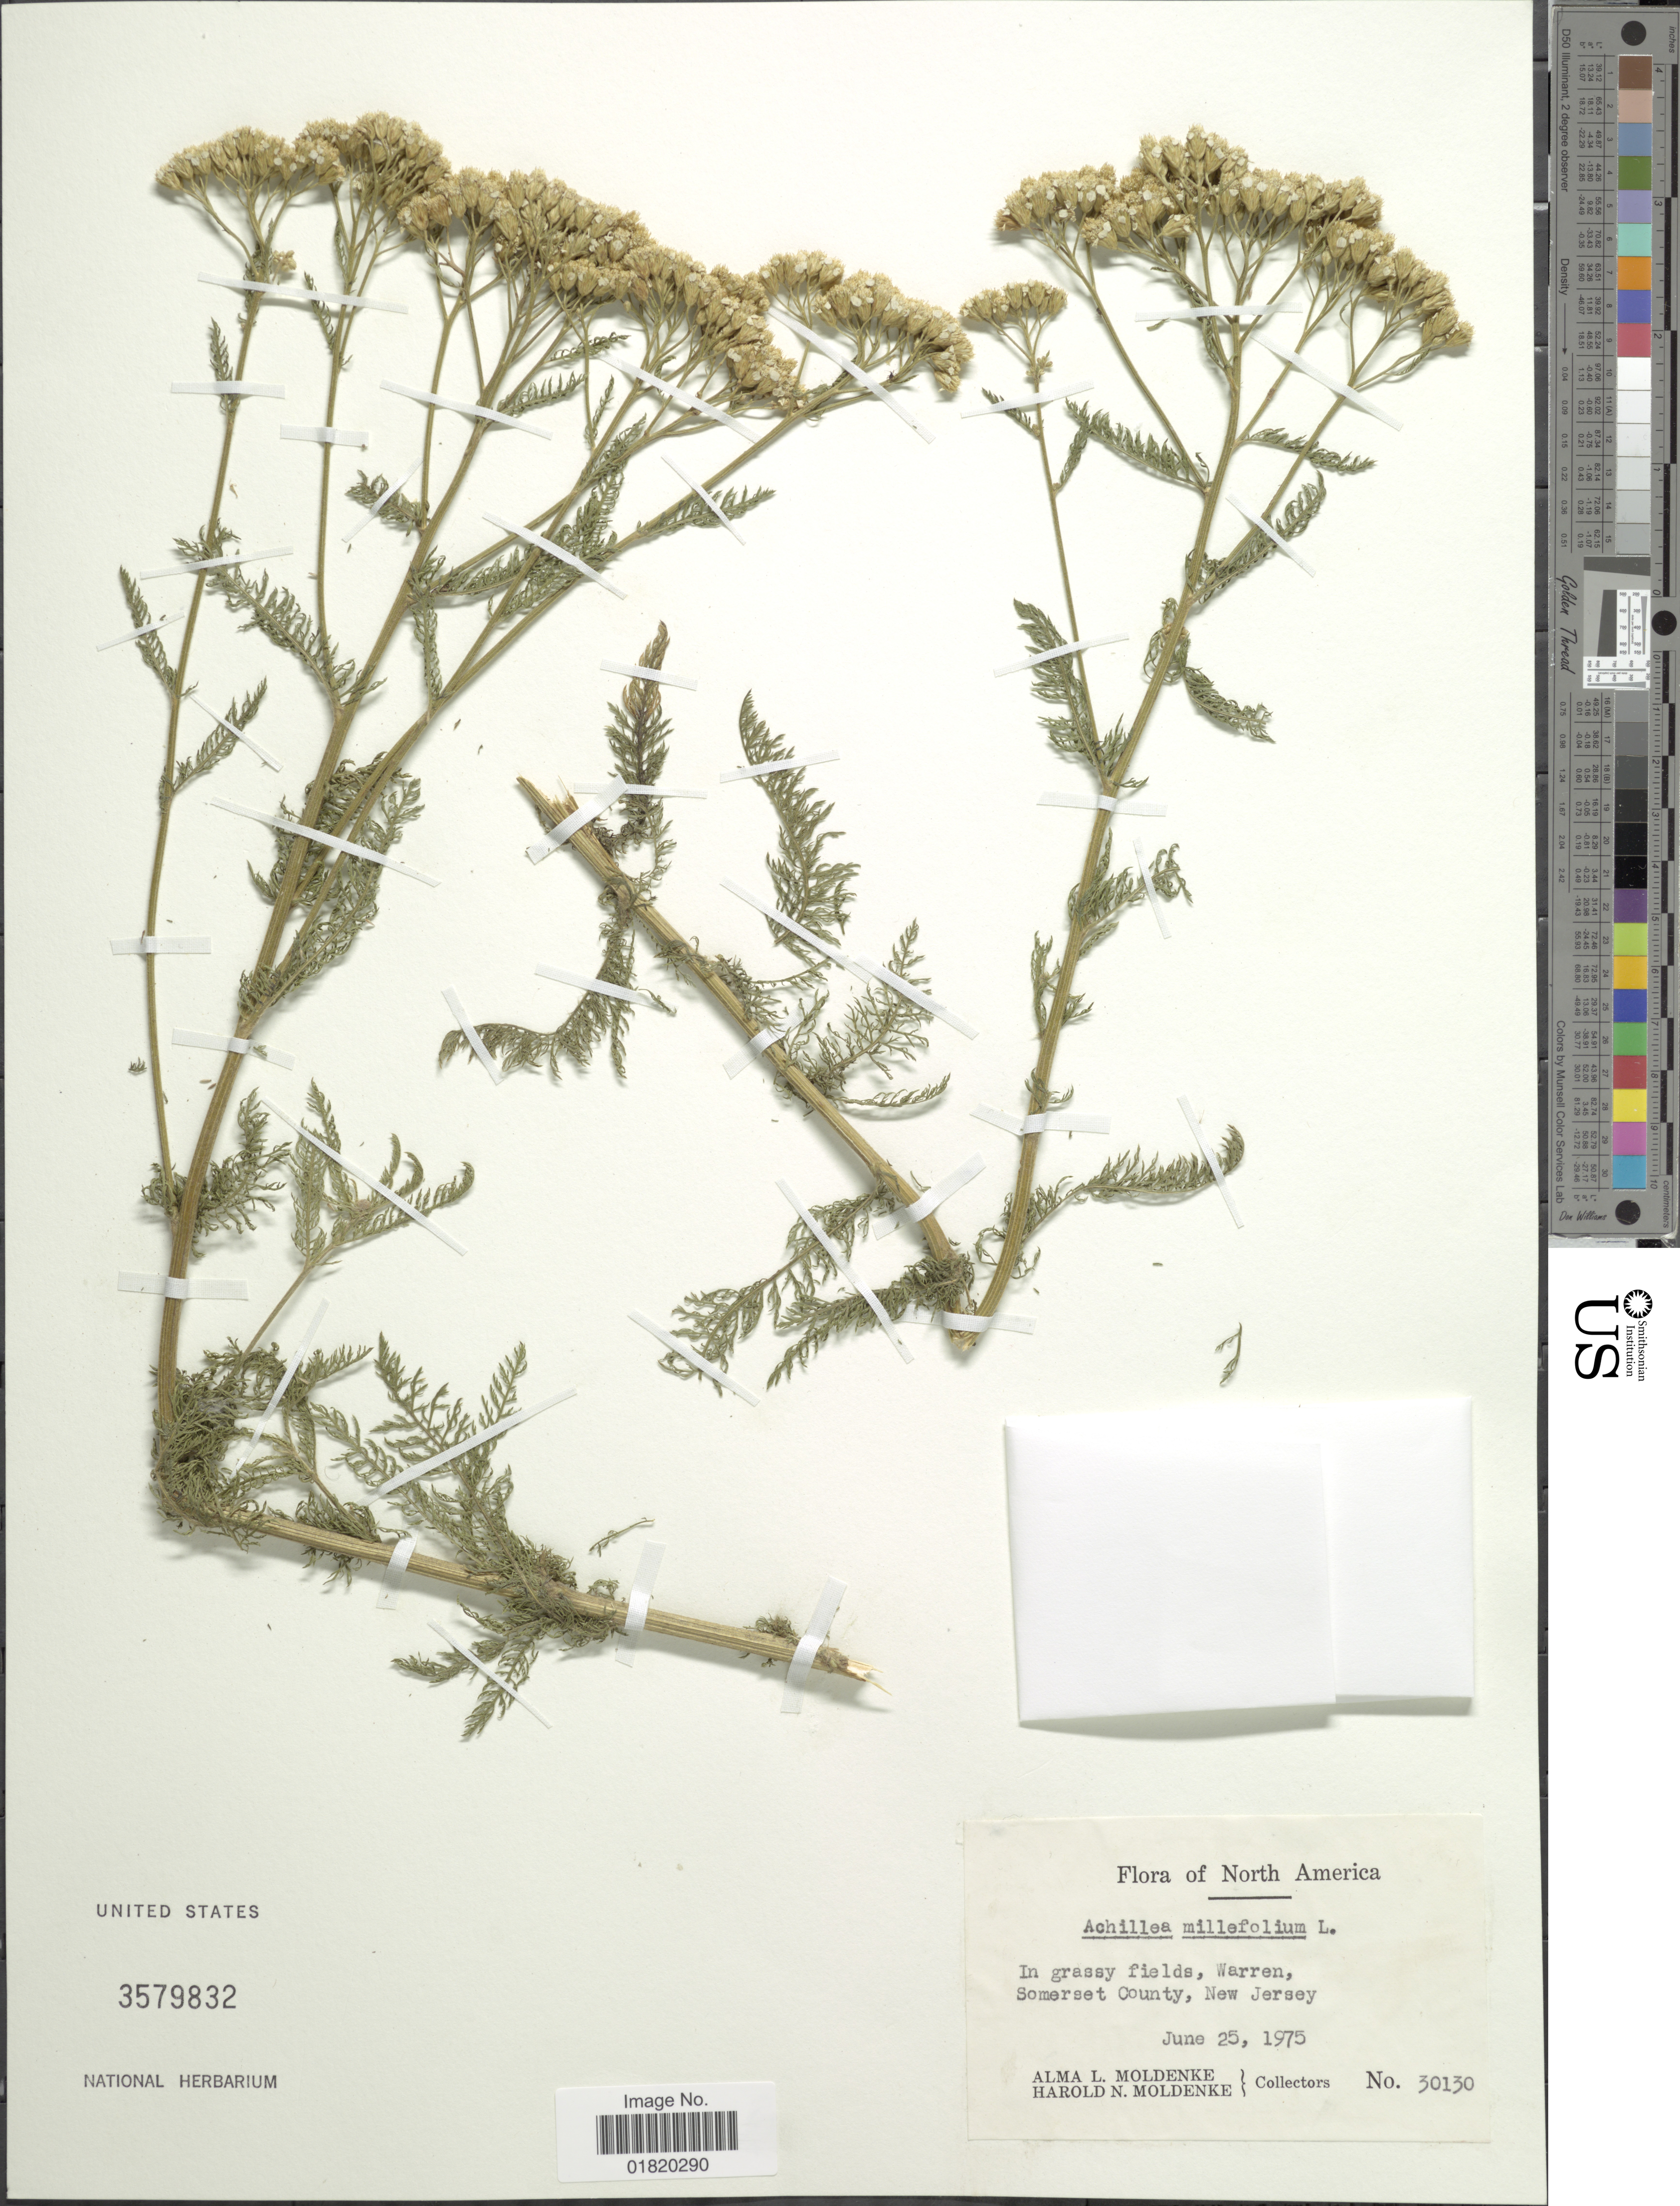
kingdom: Plantae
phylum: Tracheophyta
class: Magnoliopsida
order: Asterales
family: Asteraceae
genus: Achillea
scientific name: Achillea millefolium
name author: L.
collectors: A. L. Moldenke & H. N. Moldenke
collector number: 30130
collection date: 1975-06-25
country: United States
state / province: New Jersey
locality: Warren, Somerset County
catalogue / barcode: US 3579832